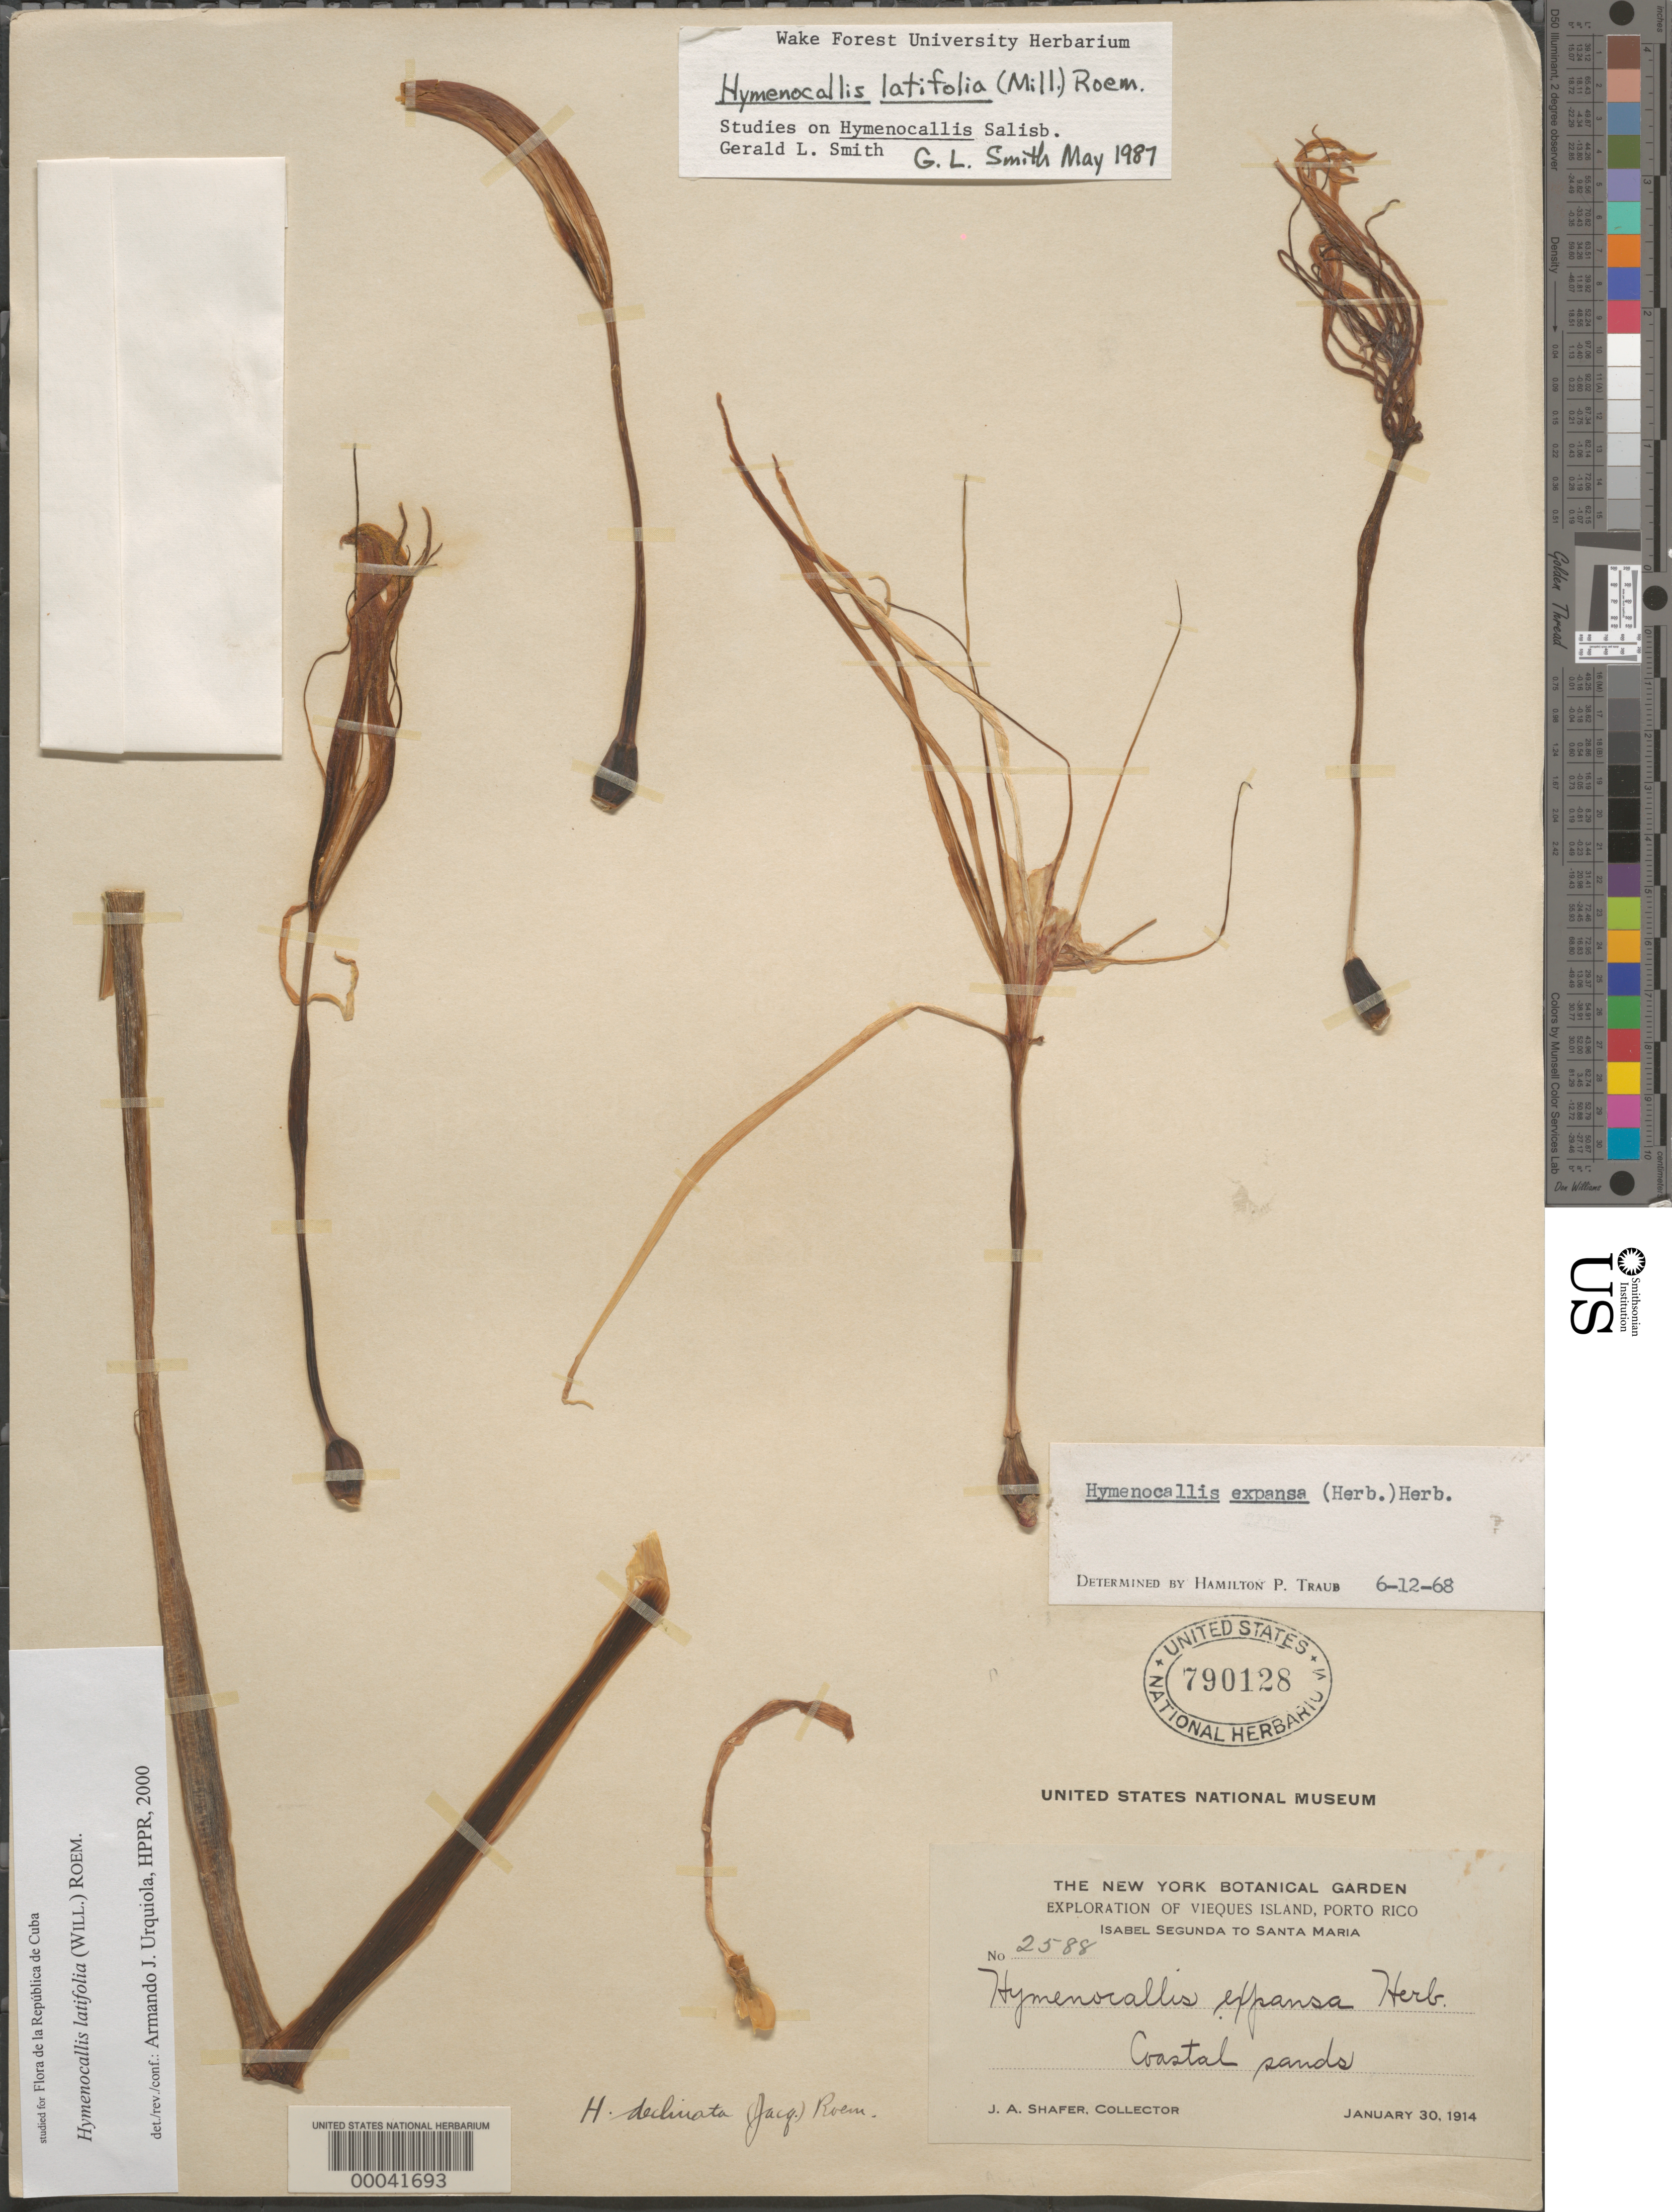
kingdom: Plantae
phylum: Tracheophyta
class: Liliopsida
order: Asparagales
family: Amaryllidaceae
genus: Hymenocallis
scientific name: Hymenocallis latifolia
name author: (Mill.) M. Roem.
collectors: J. A. Shafer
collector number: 2588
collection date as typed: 30 Jan 1914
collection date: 1914-01-30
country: Puerto Rico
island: Greater Antilles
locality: Vieques island, isabel segunda to santa maria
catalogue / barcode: US 790128